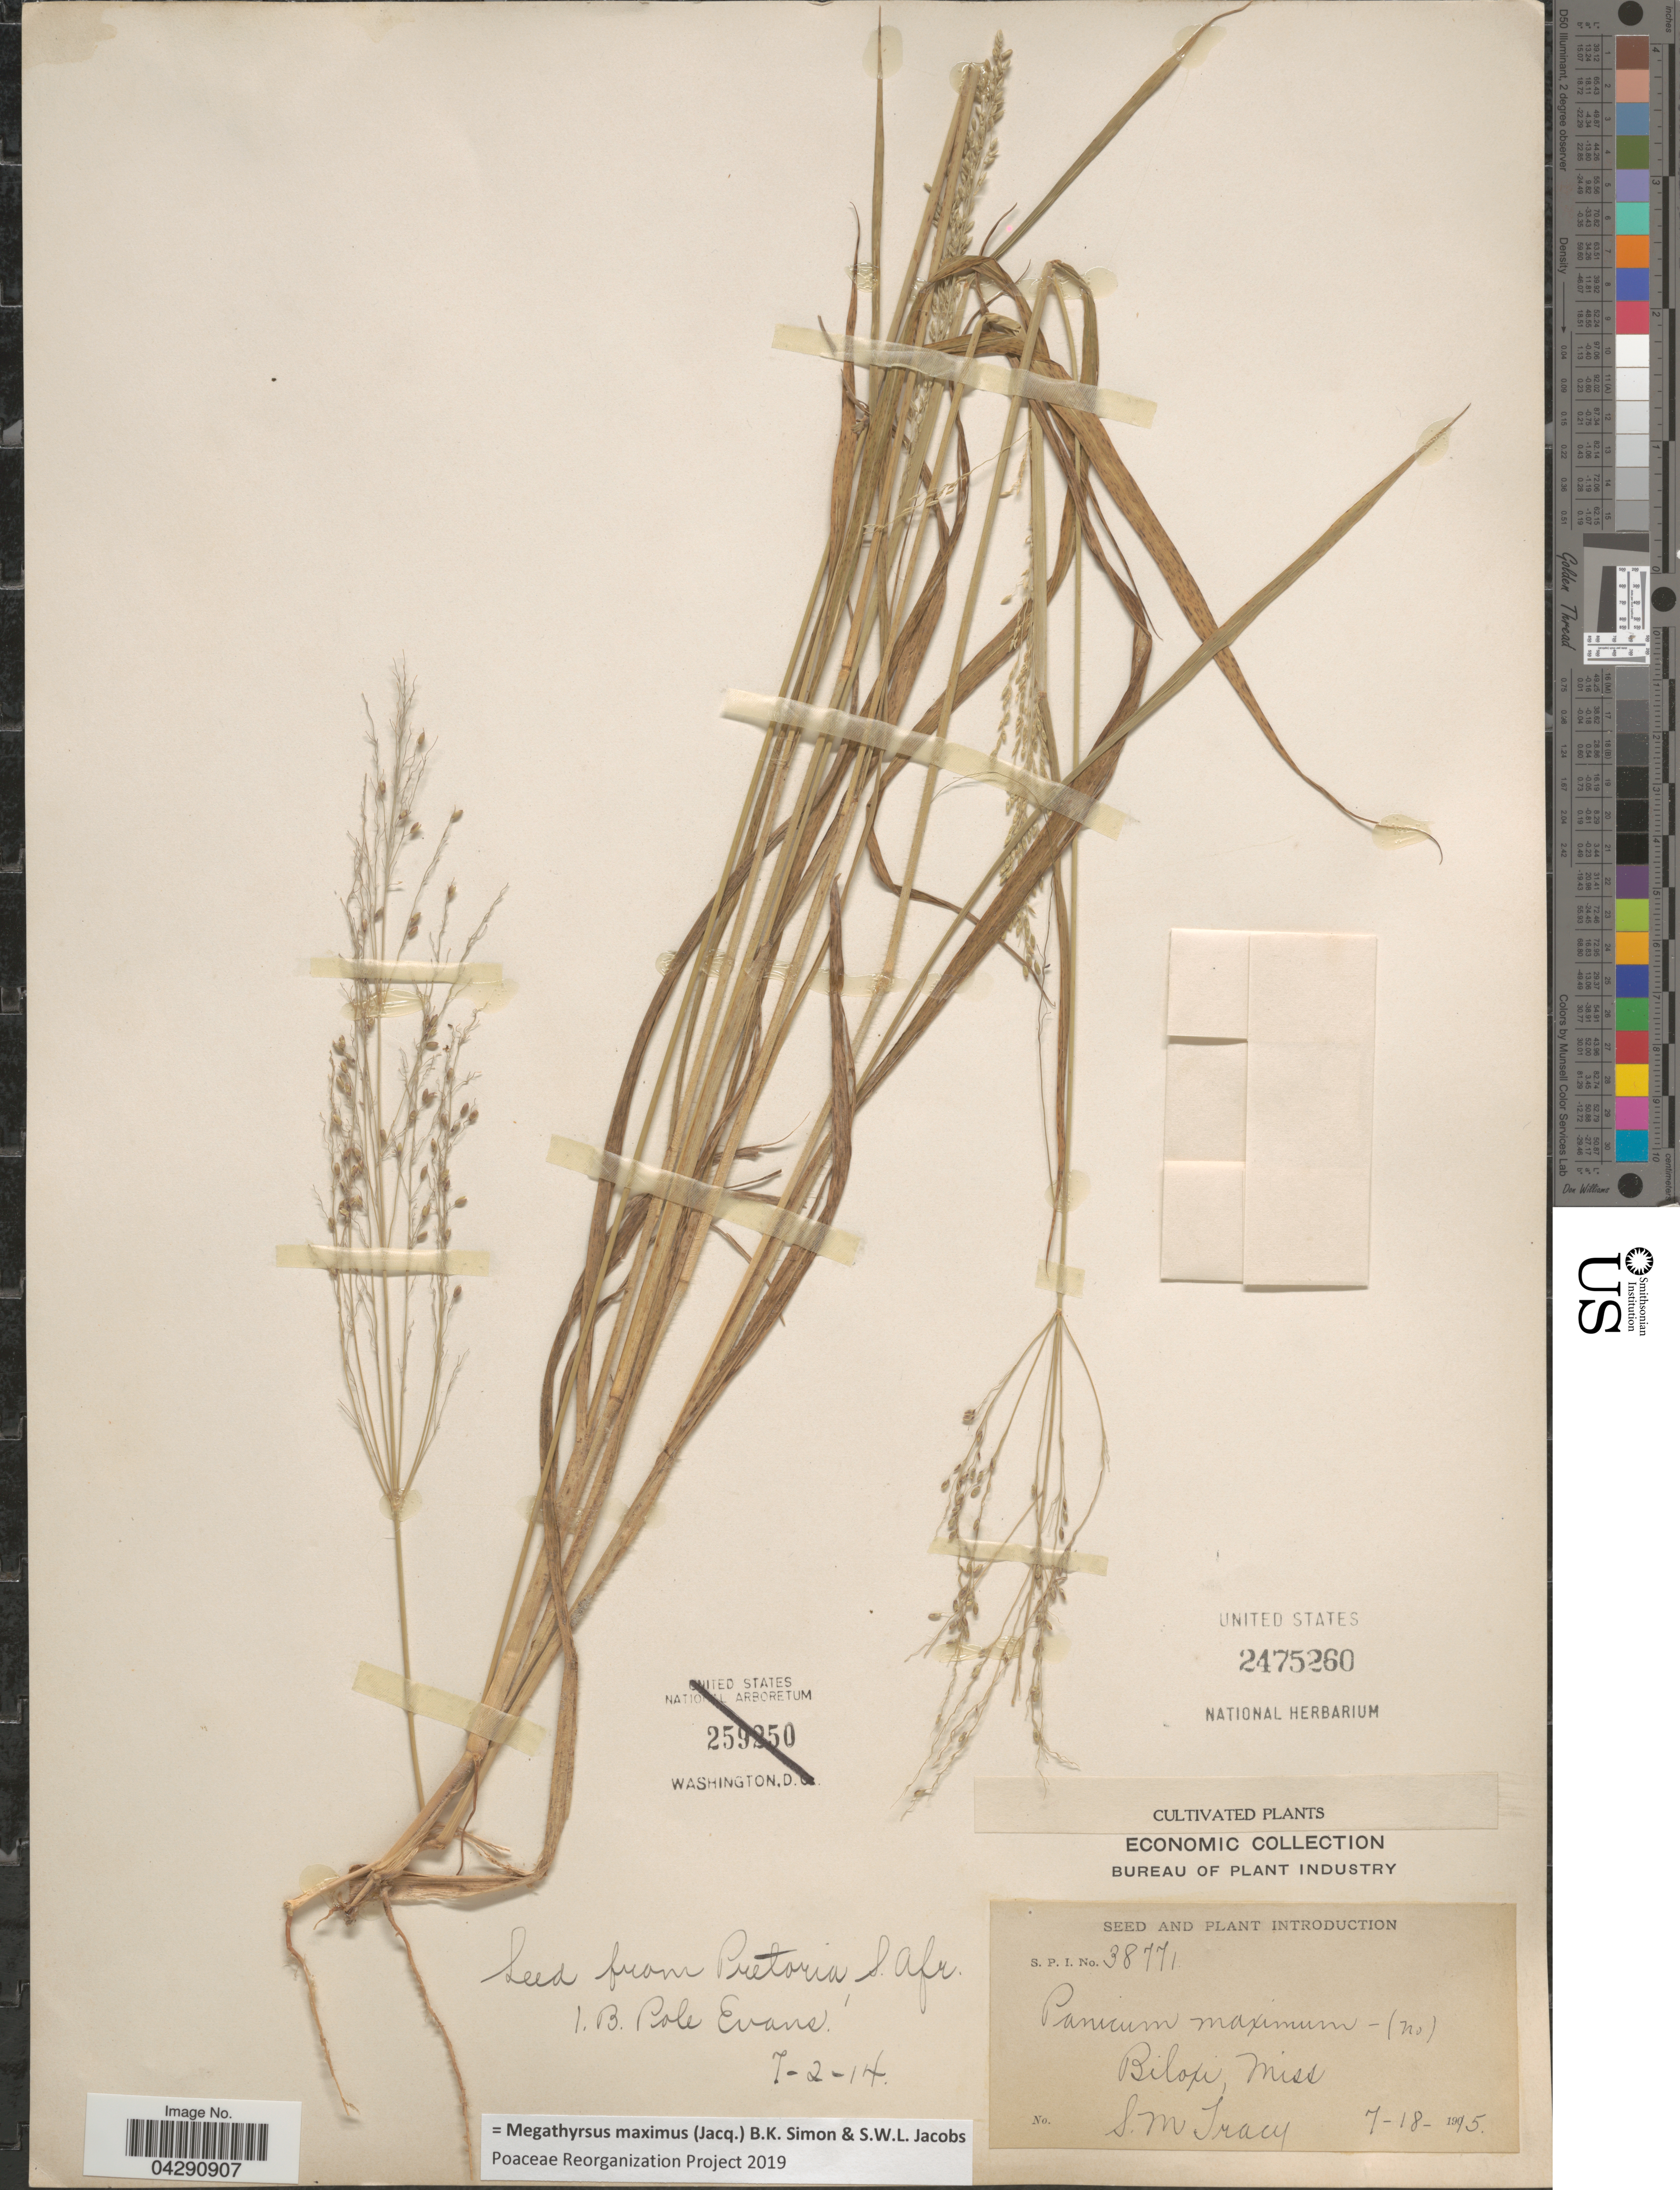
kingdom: Plantae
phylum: Tracheophyta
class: Liliopsida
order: Poales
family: Poaceae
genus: Megathyrsus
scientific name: Megathyrsus maximus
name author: (Jacq.) B.K. Simon & S.W.L. Jacobs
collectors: S. M. Tracy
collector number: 38771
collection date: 1915-07-18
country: United States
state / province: Mississippi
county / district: Harrison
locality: Biloxi.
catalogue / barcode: US 2475260